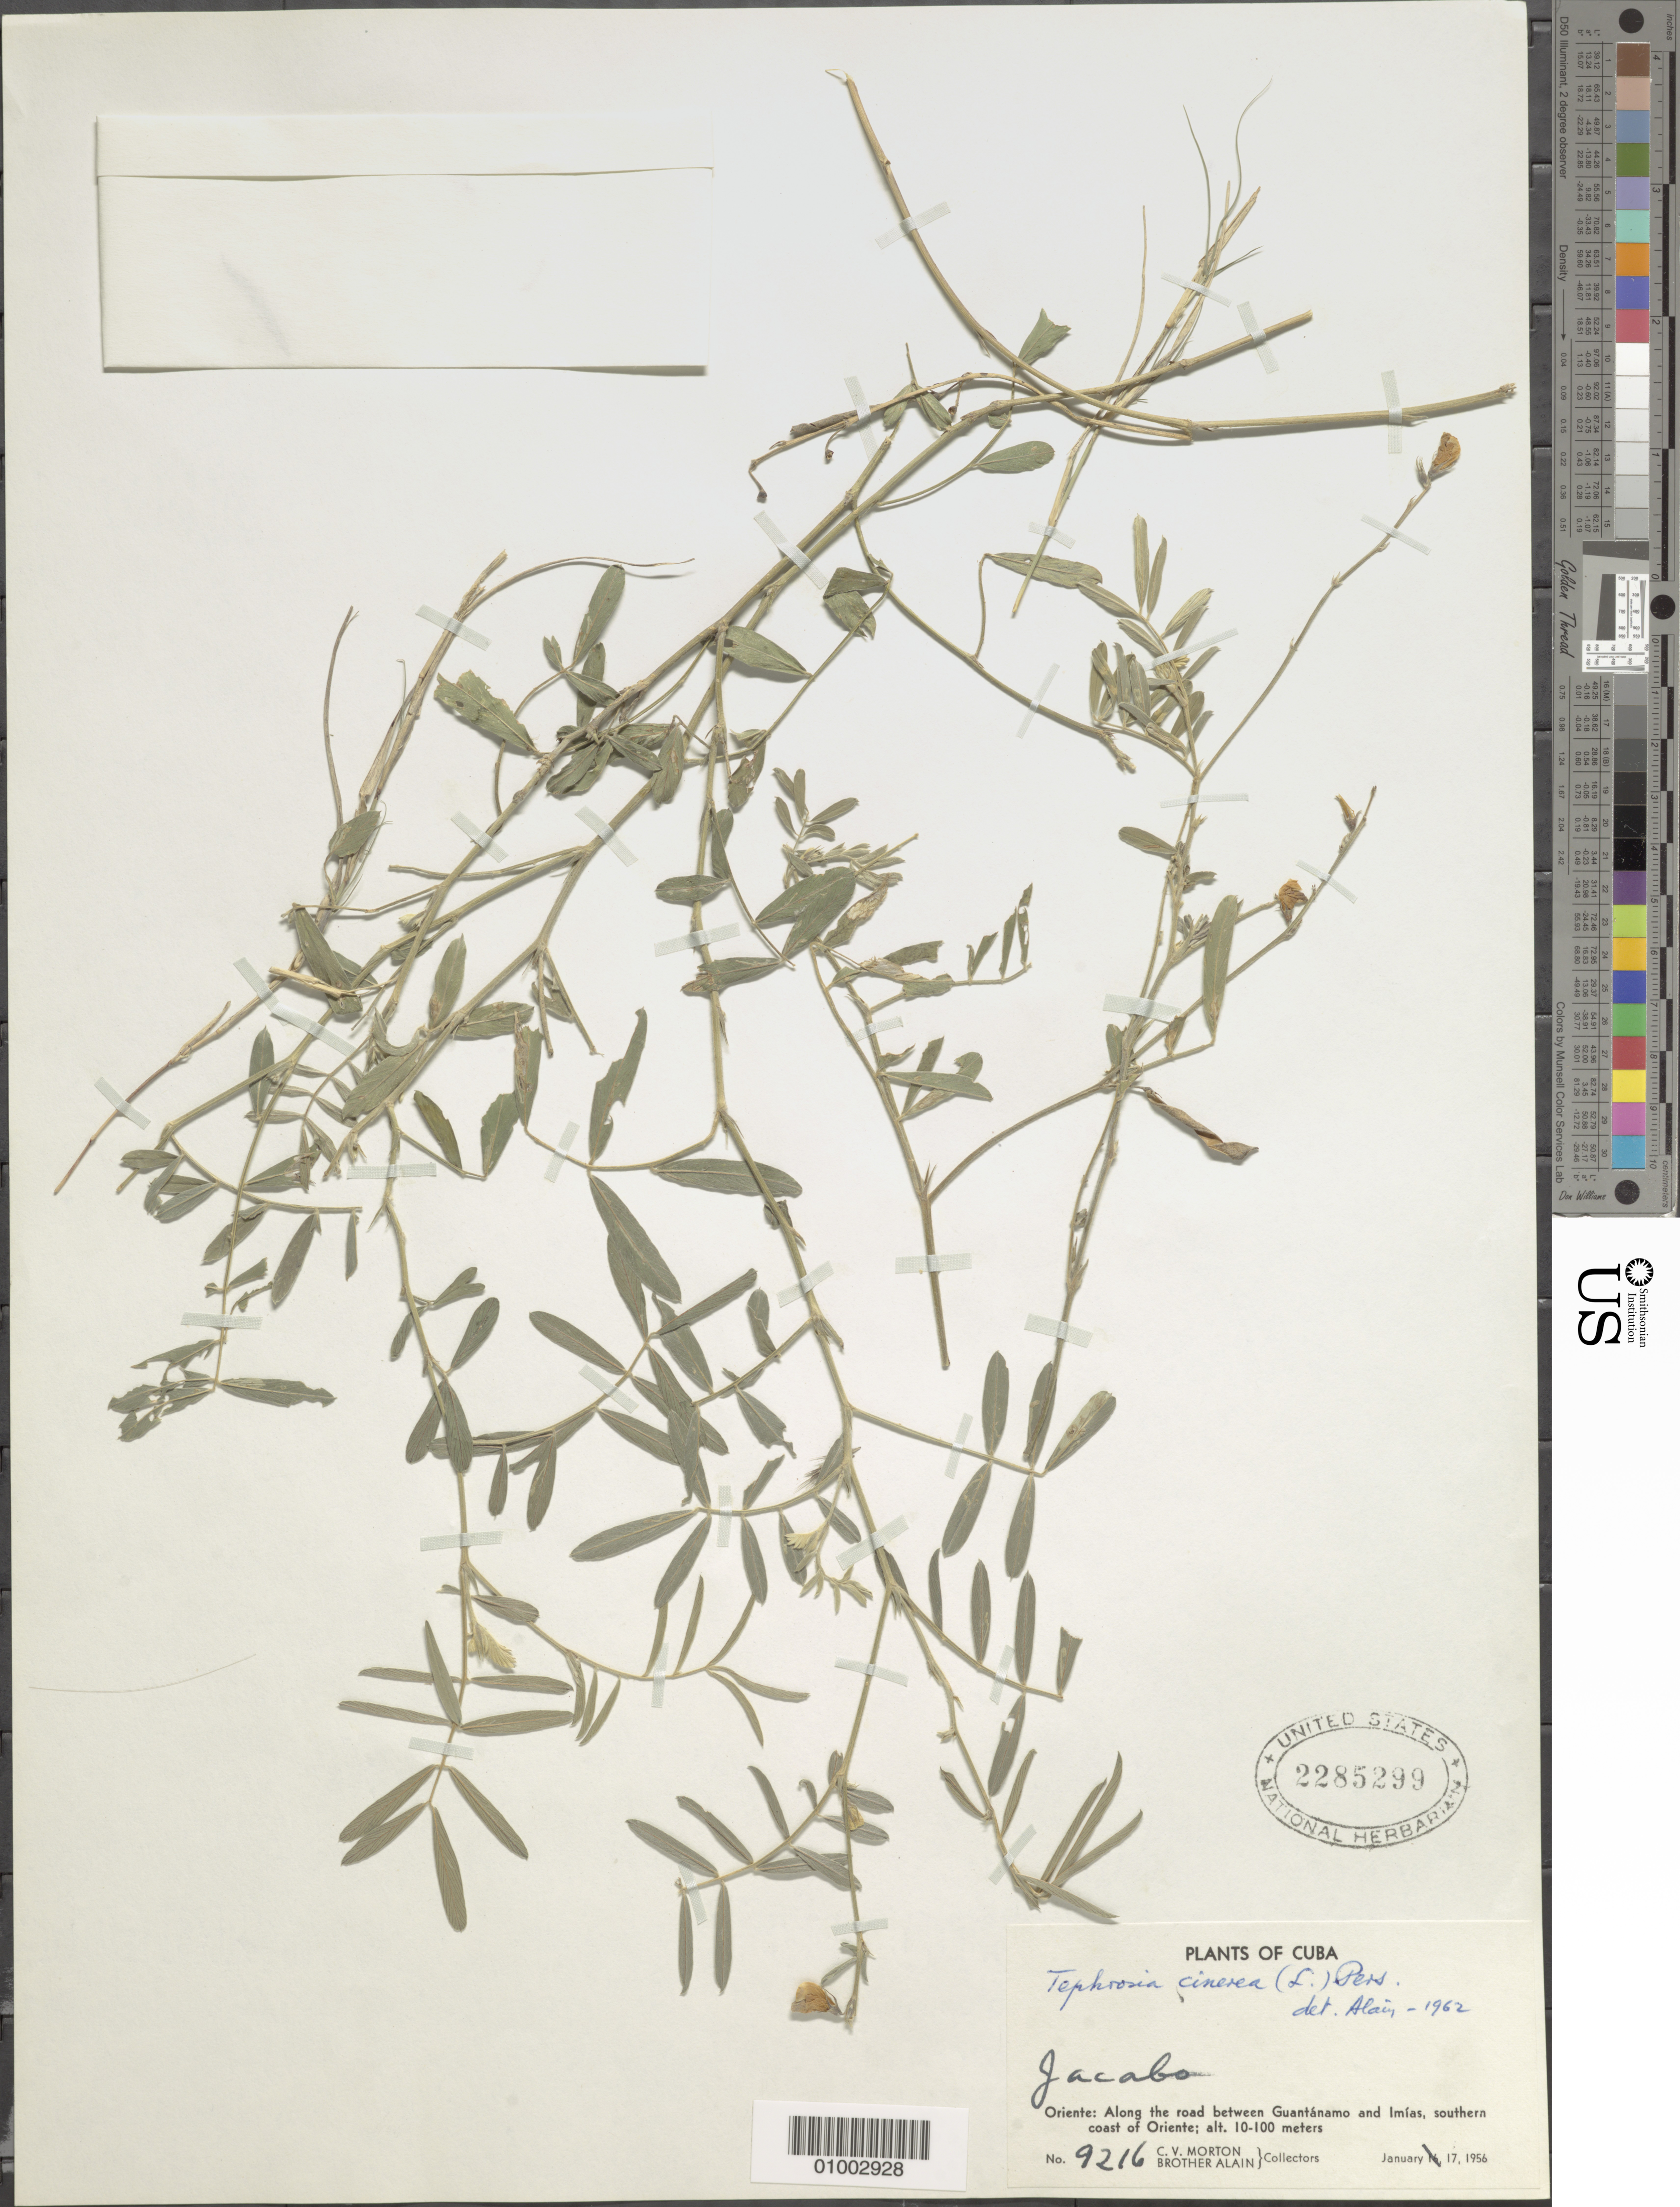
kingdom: Plantae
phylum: Tracheophyta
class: Magnoliopsida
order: Fabales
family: Fabaceae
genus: Tephrosia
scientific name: Tephrosia cinerea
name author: (L.) Pers.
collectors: C. V. Morton & A. H. Liogier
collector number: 9216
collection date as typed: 17 Jan 1956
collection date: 1956-01-17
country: Cuba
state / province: Guantanamo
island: Cuba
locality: Jacabo: Along the road between Guantánamo and Imias, southern coast of Oriente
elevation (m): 10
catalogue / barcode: US 2295299